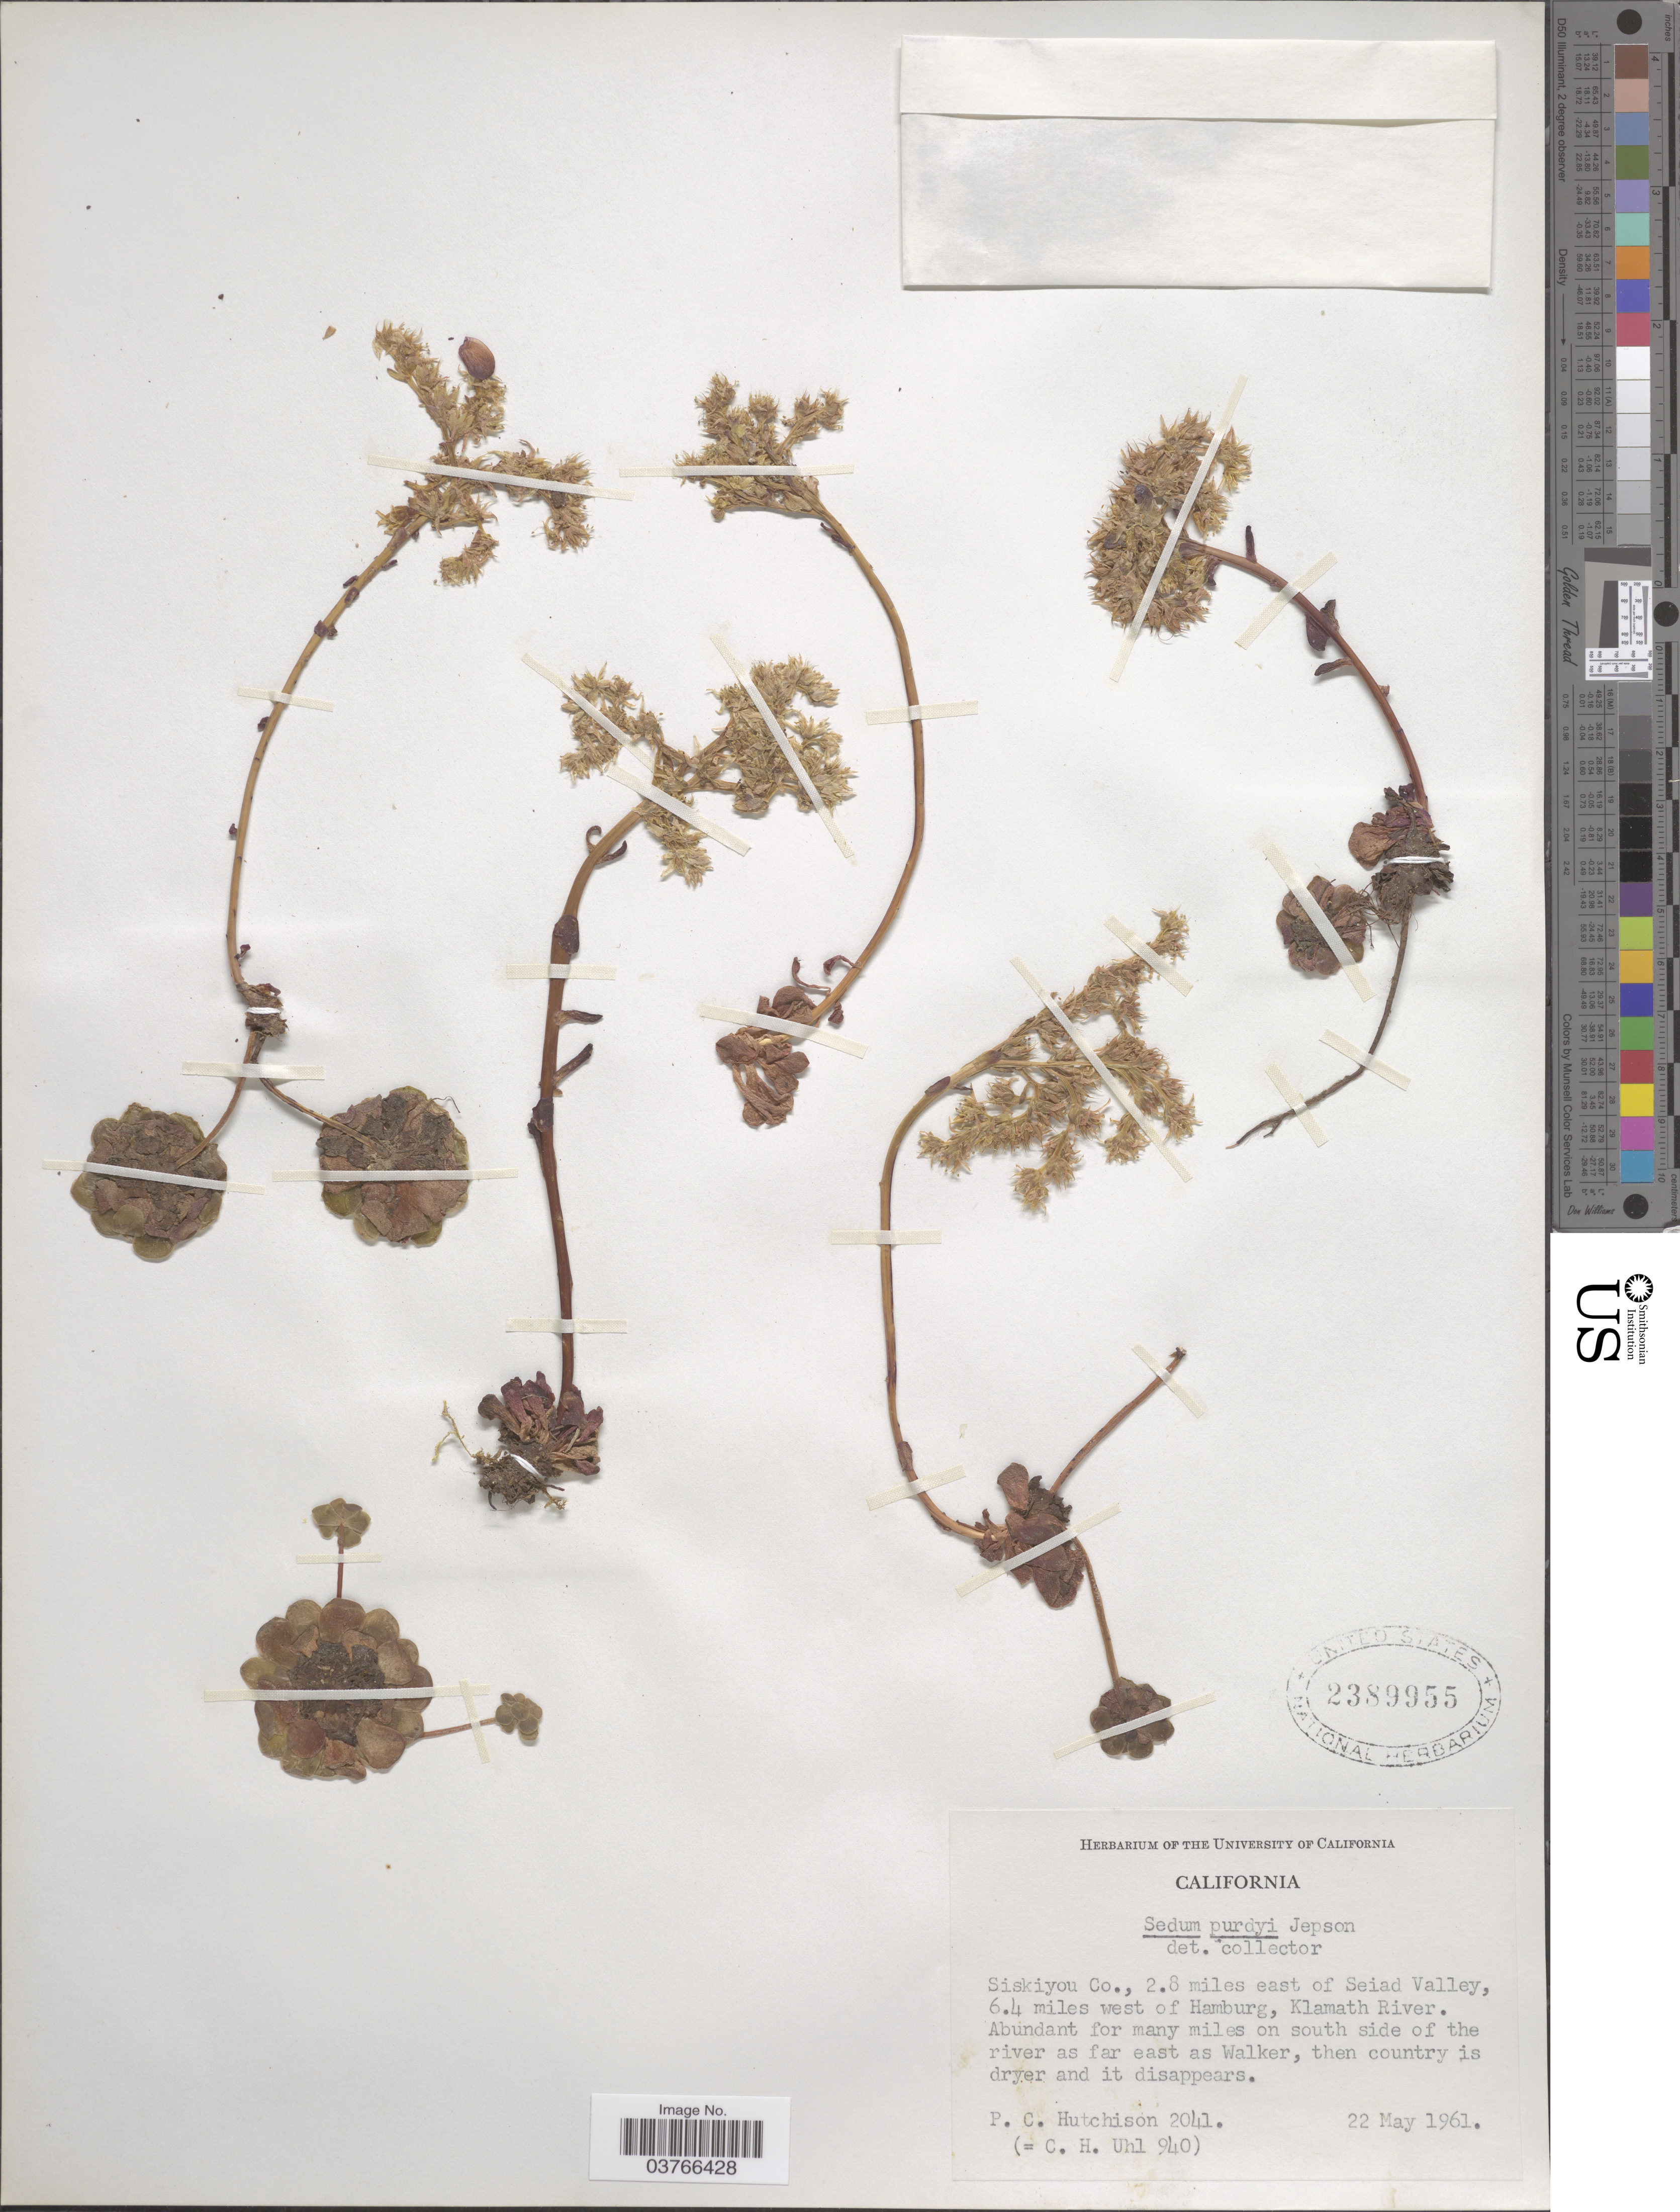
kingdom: Plantae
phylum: Tracheophyta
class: Magnoliopsida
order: Saxifragales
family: Crassulaceae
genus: Sedum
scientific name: Sedum purdyi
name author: Jeps.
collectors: P. C. Hutchison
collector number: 2041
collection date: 1961-05-22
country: United States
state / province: California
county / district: Siskiyou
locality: Siskiyou Co., 2.8 miles east of Seiad Valley, 6.4 miles west of Hamburg, Klamath River. Many miles on south side of the river as far east as Walker.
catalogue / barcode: US 2389955